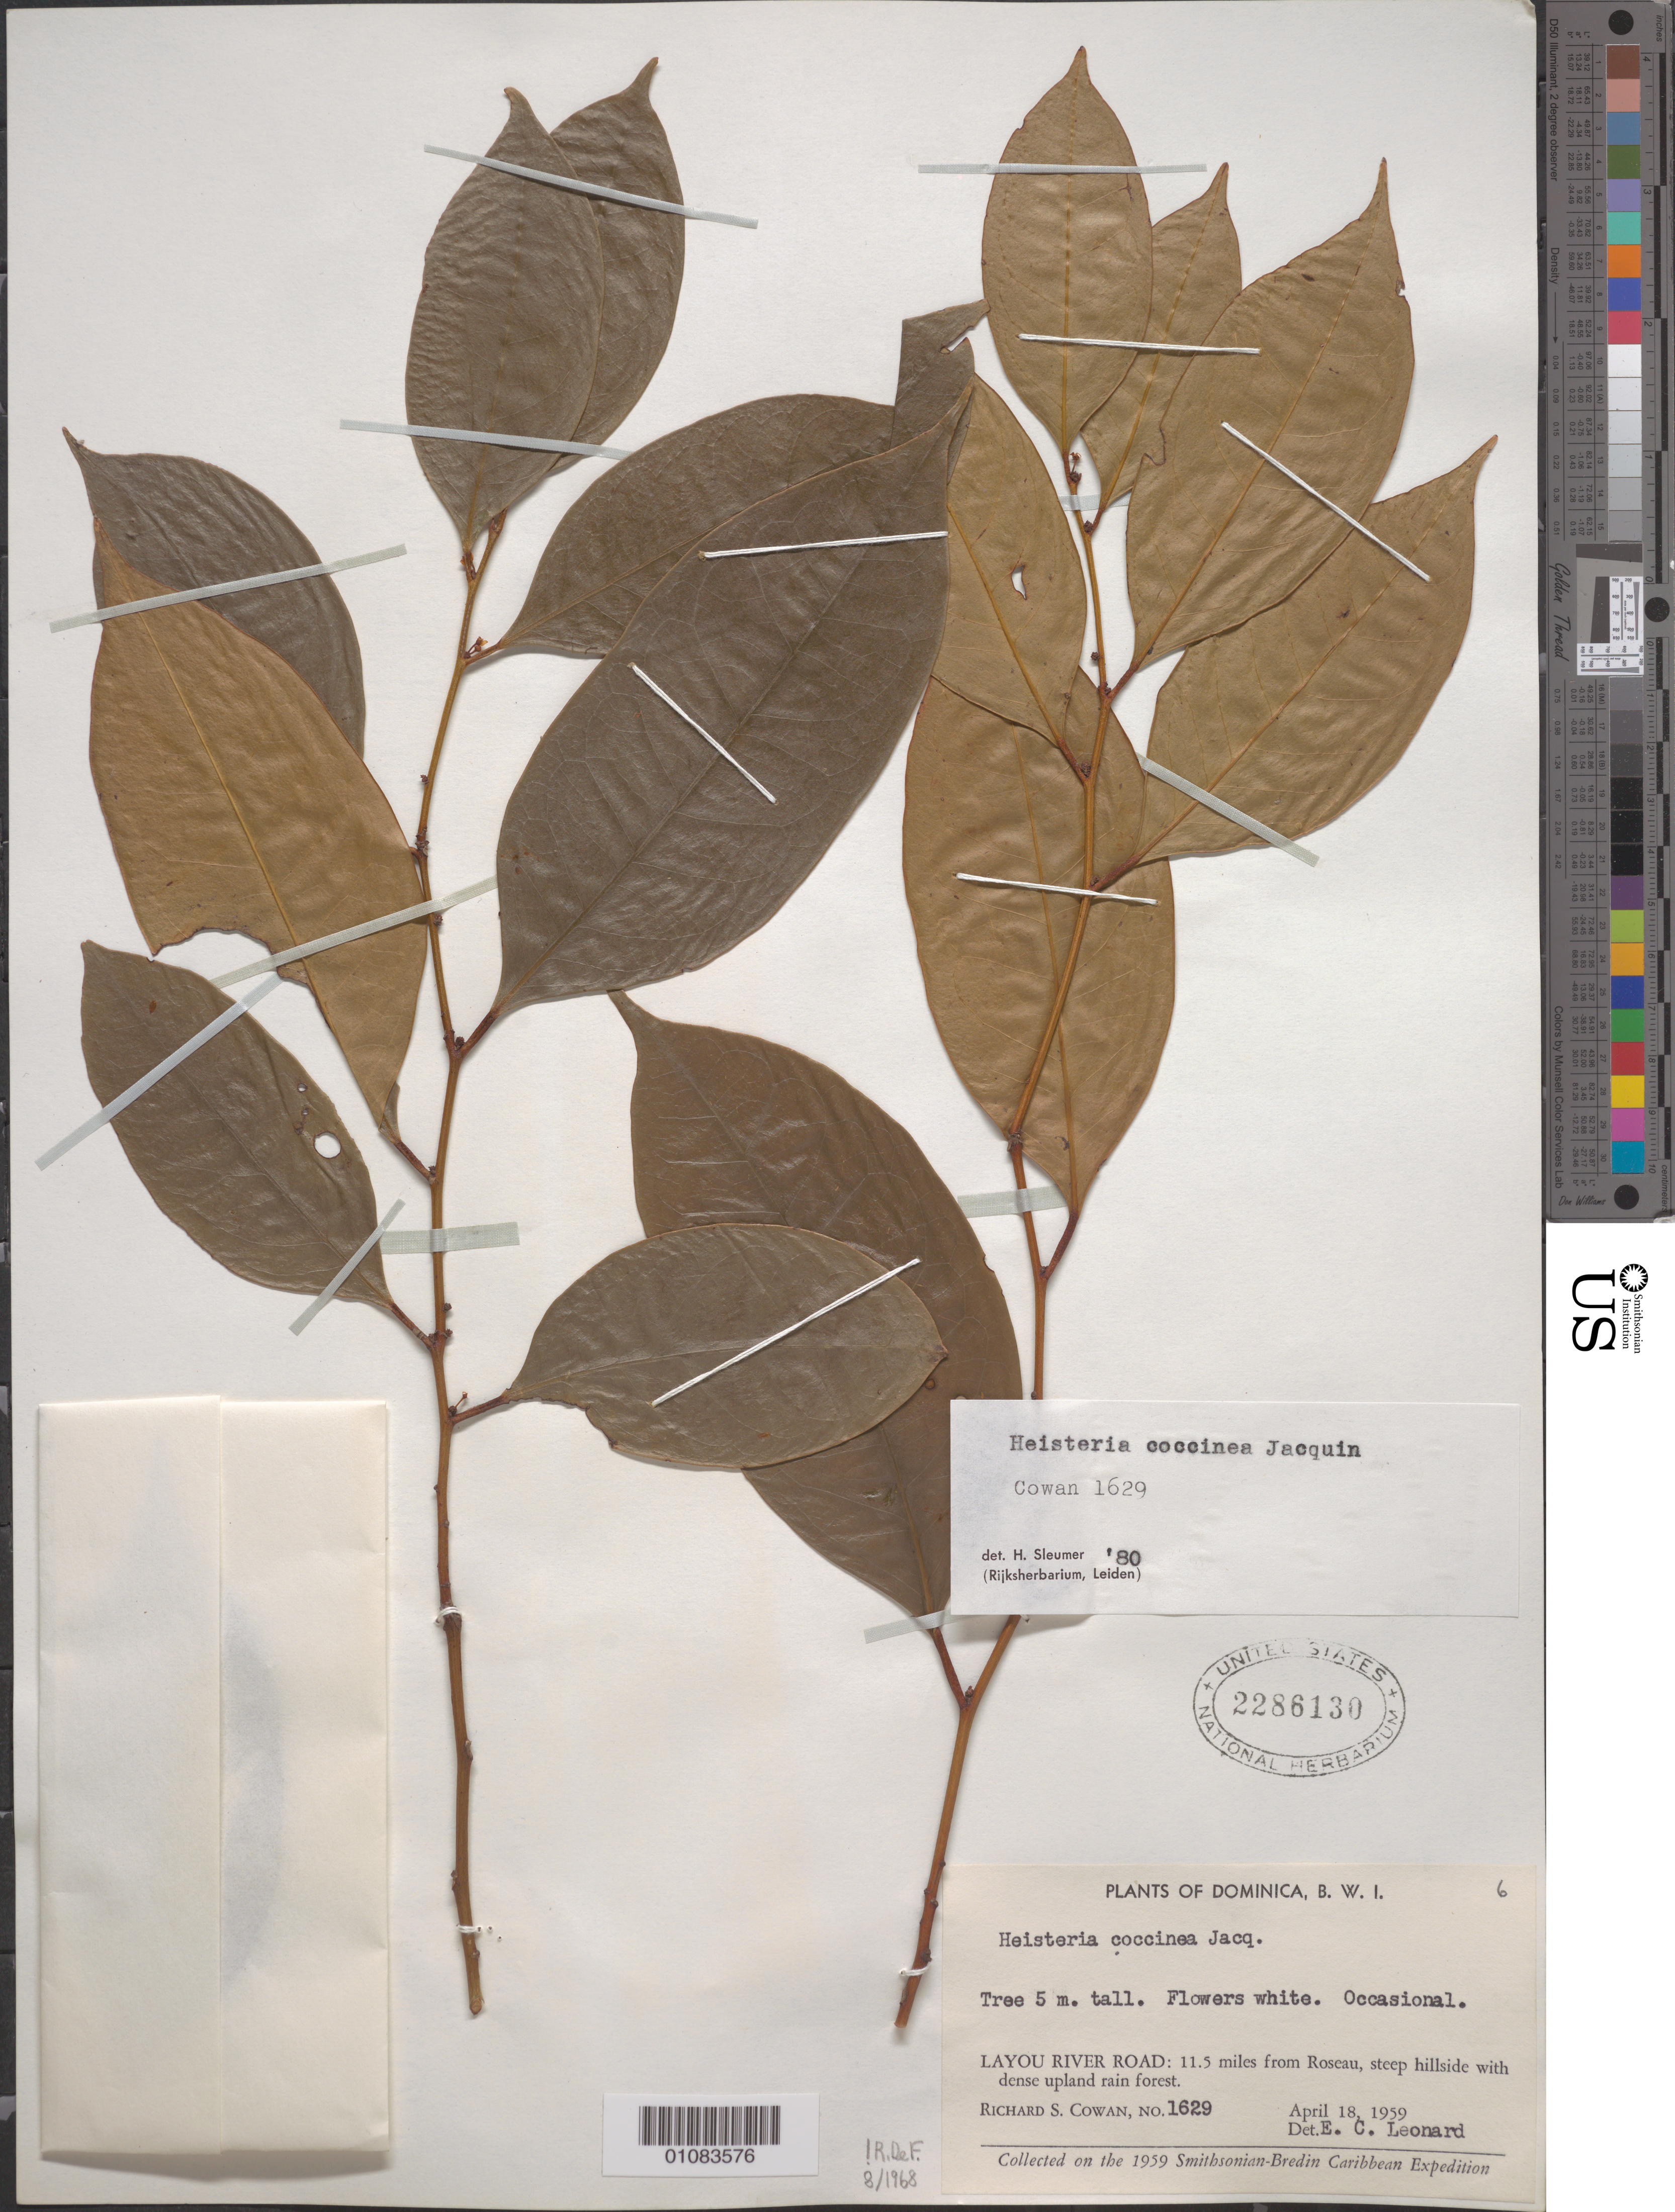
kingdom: Plantae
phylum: Tracheophyta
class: Magnoliopsida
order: Santalales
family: Erythropalaceae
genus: Heisteria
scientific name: Heisteria coccinea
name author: Jacq.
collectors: R. S. Cowan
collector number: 1629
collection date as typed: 18 Apr 1959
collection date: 1959-04-18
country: Dominica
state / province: St. Joseph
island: Dominica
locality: Layou river road: 11.5 miles from Roseau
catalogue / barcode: US 2286130